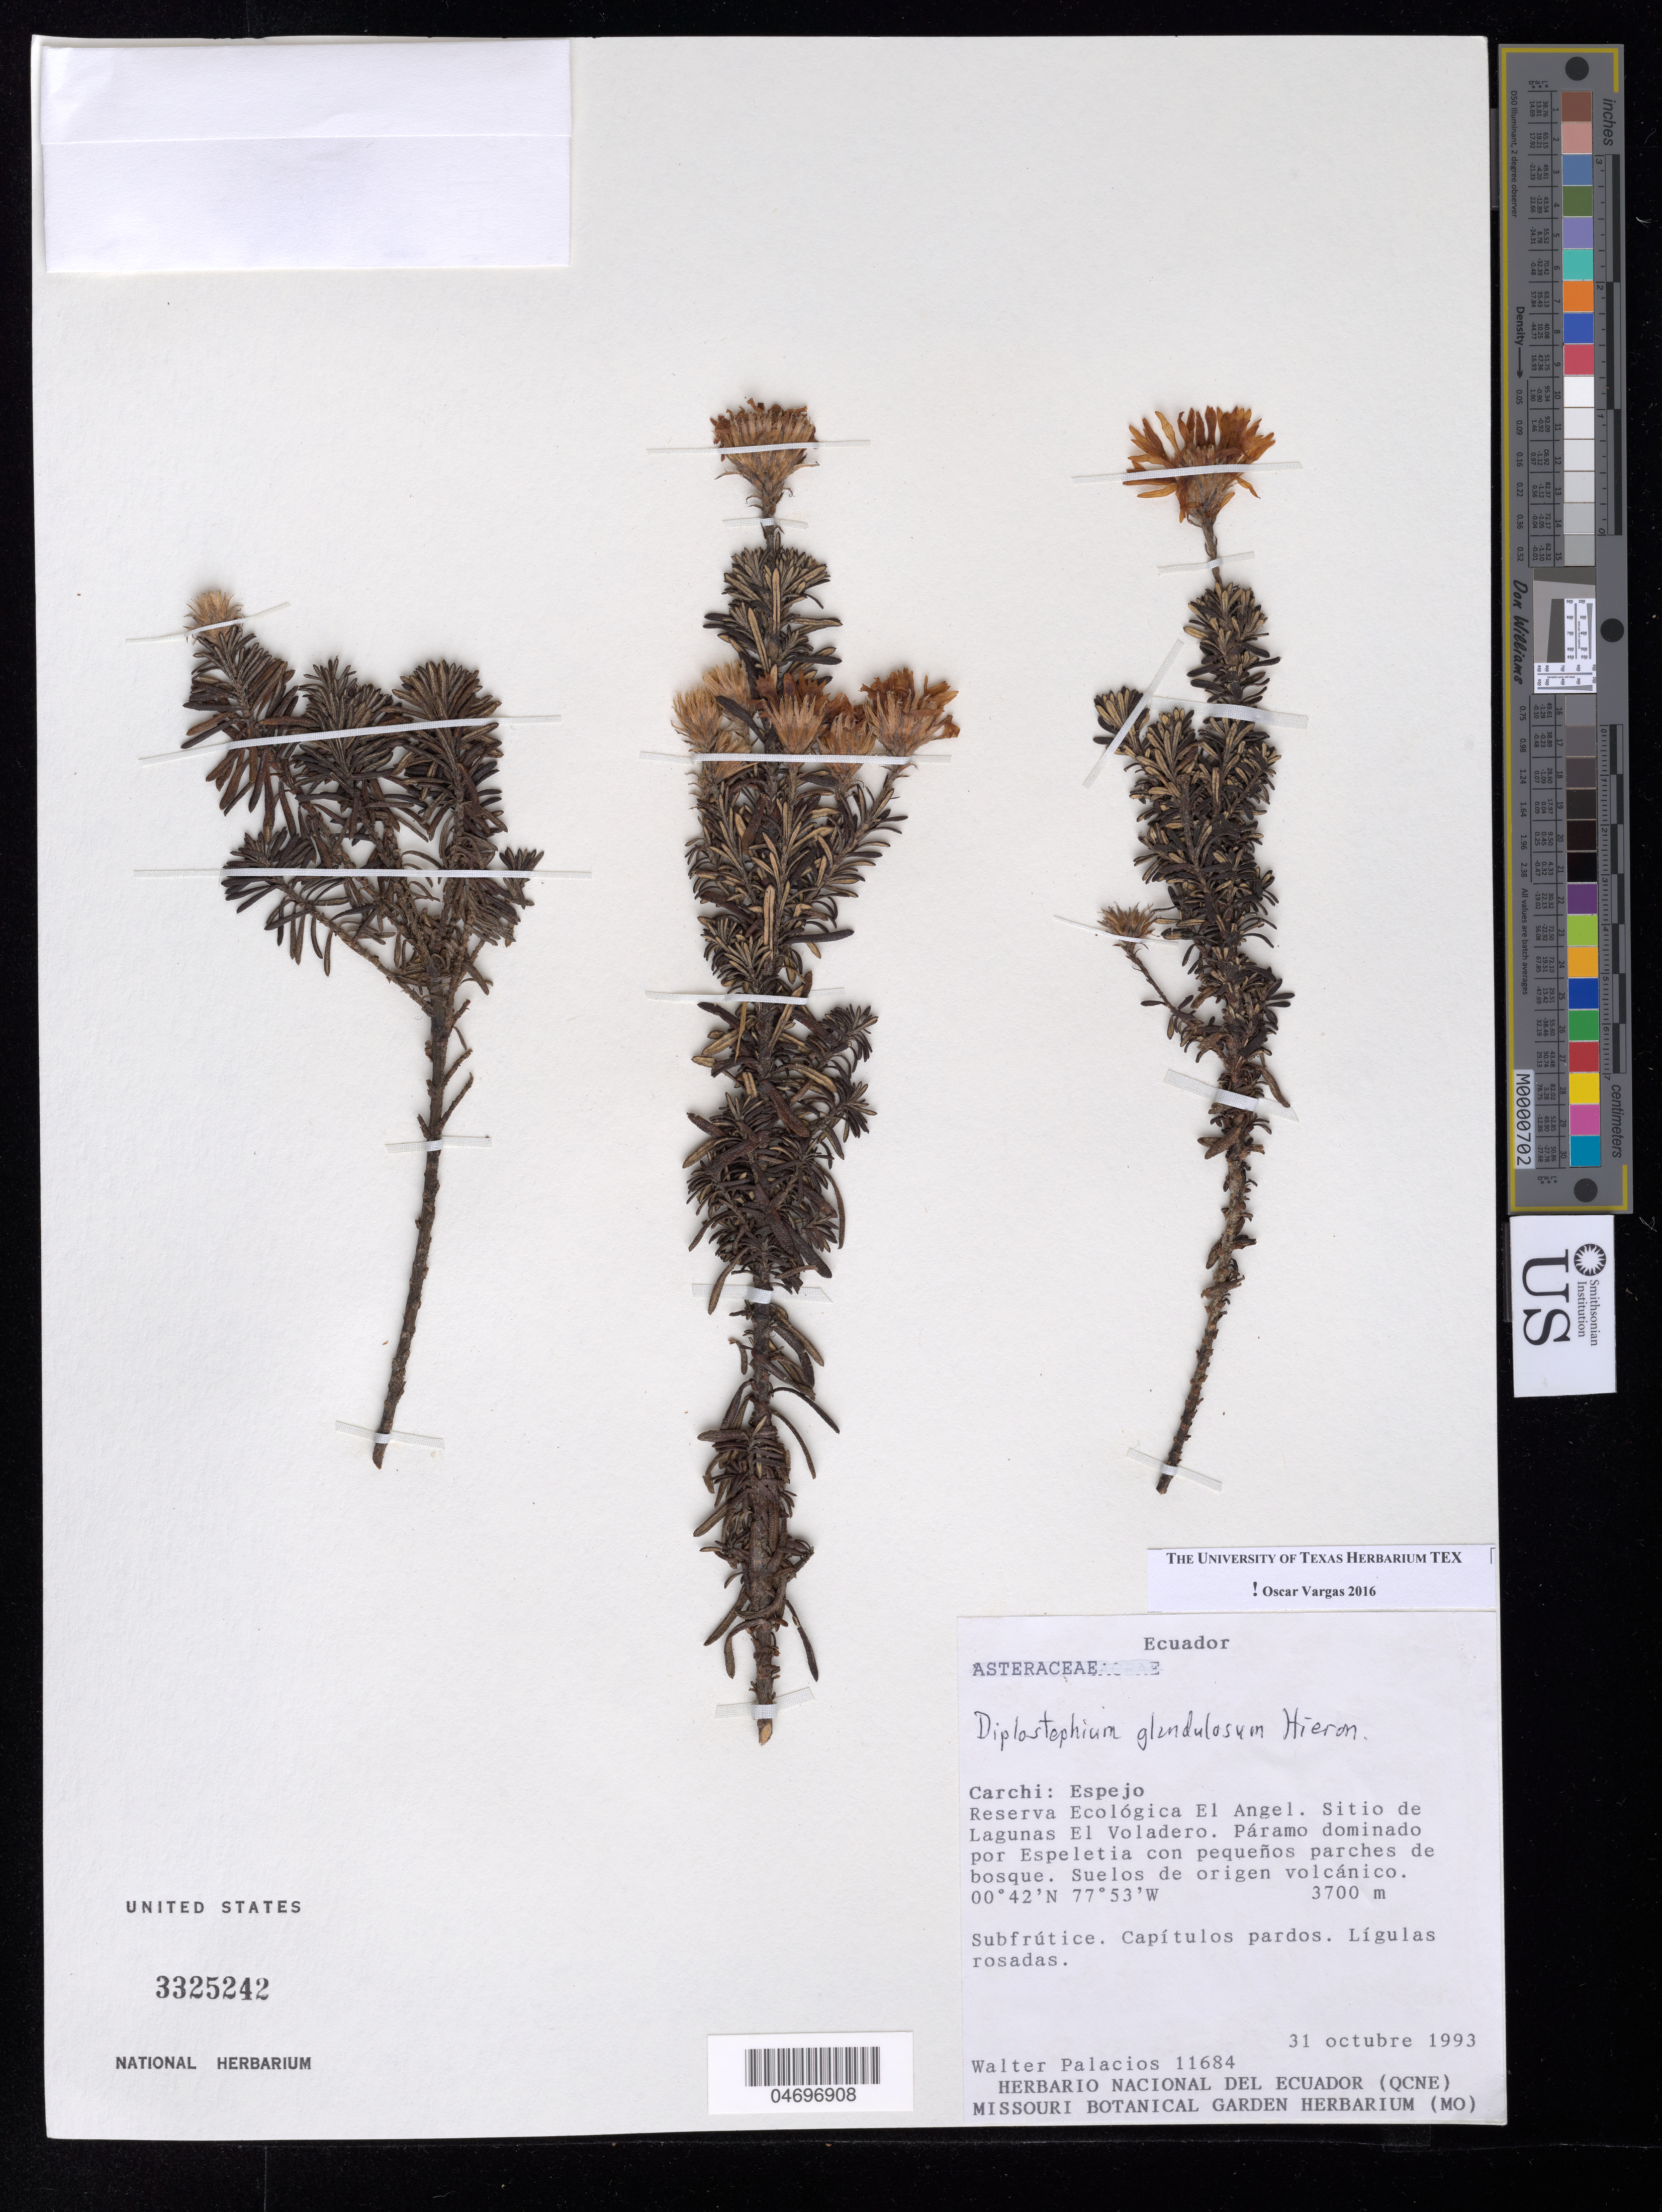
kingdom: Plantae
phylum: Tracheophyta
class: Magnoliopsida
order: Asterales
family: Asteraceae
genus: Diplostephium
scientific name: Diplostephium glandulosum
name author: Hieron.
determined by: Vargas, Oscar M.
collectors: W. Palacios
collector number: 11684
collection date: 1993-10-31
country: Ecuador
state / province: Carchi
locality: Espejo, Reserva ecologica El Angel, Sitio de Lagunas El Voladero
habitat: Paramo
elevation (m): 3700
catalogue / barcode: US 3325242